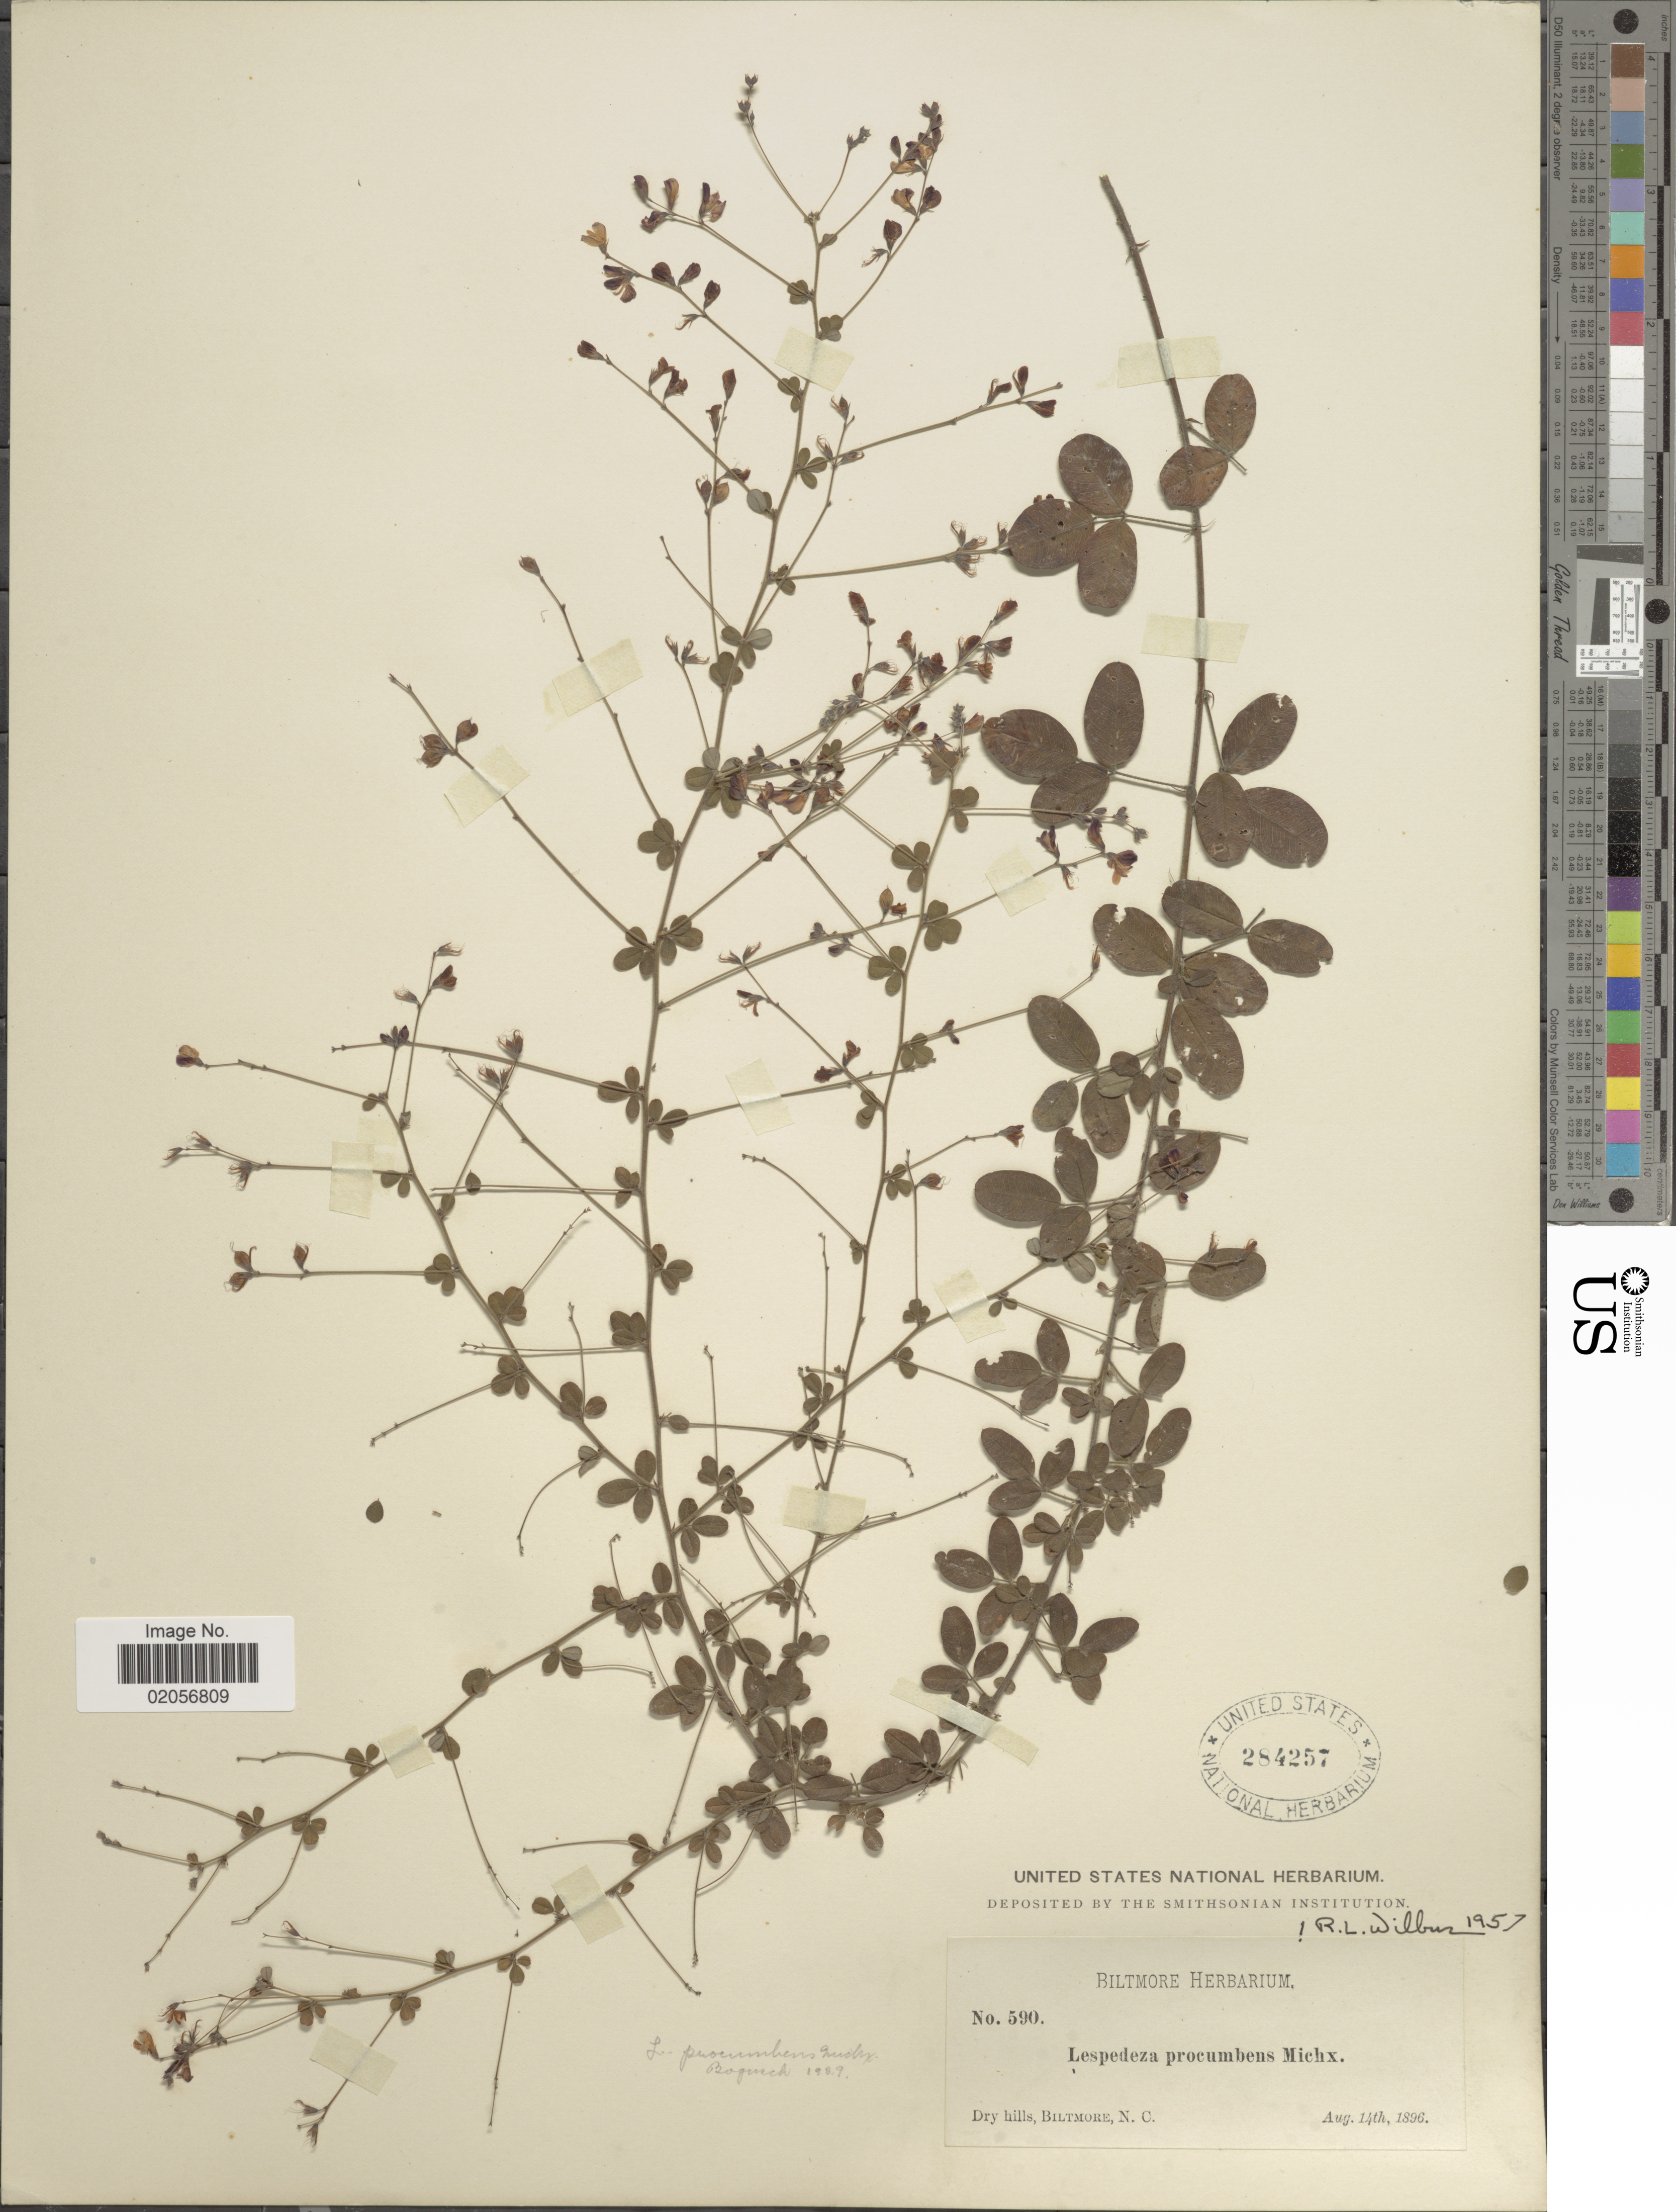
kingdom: Plantae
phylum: Tracheophyta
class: Magnoliopsida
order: Fabales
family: Fabaceae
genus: Lespedeza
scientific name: Lespedeza procumbens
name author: Michx.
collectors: ex herb. Biltmore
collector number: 590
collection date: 1896-08-14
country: United States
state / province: North Carolina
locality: Dry hills. Bitlmore, N. C.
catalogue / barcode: US 284257